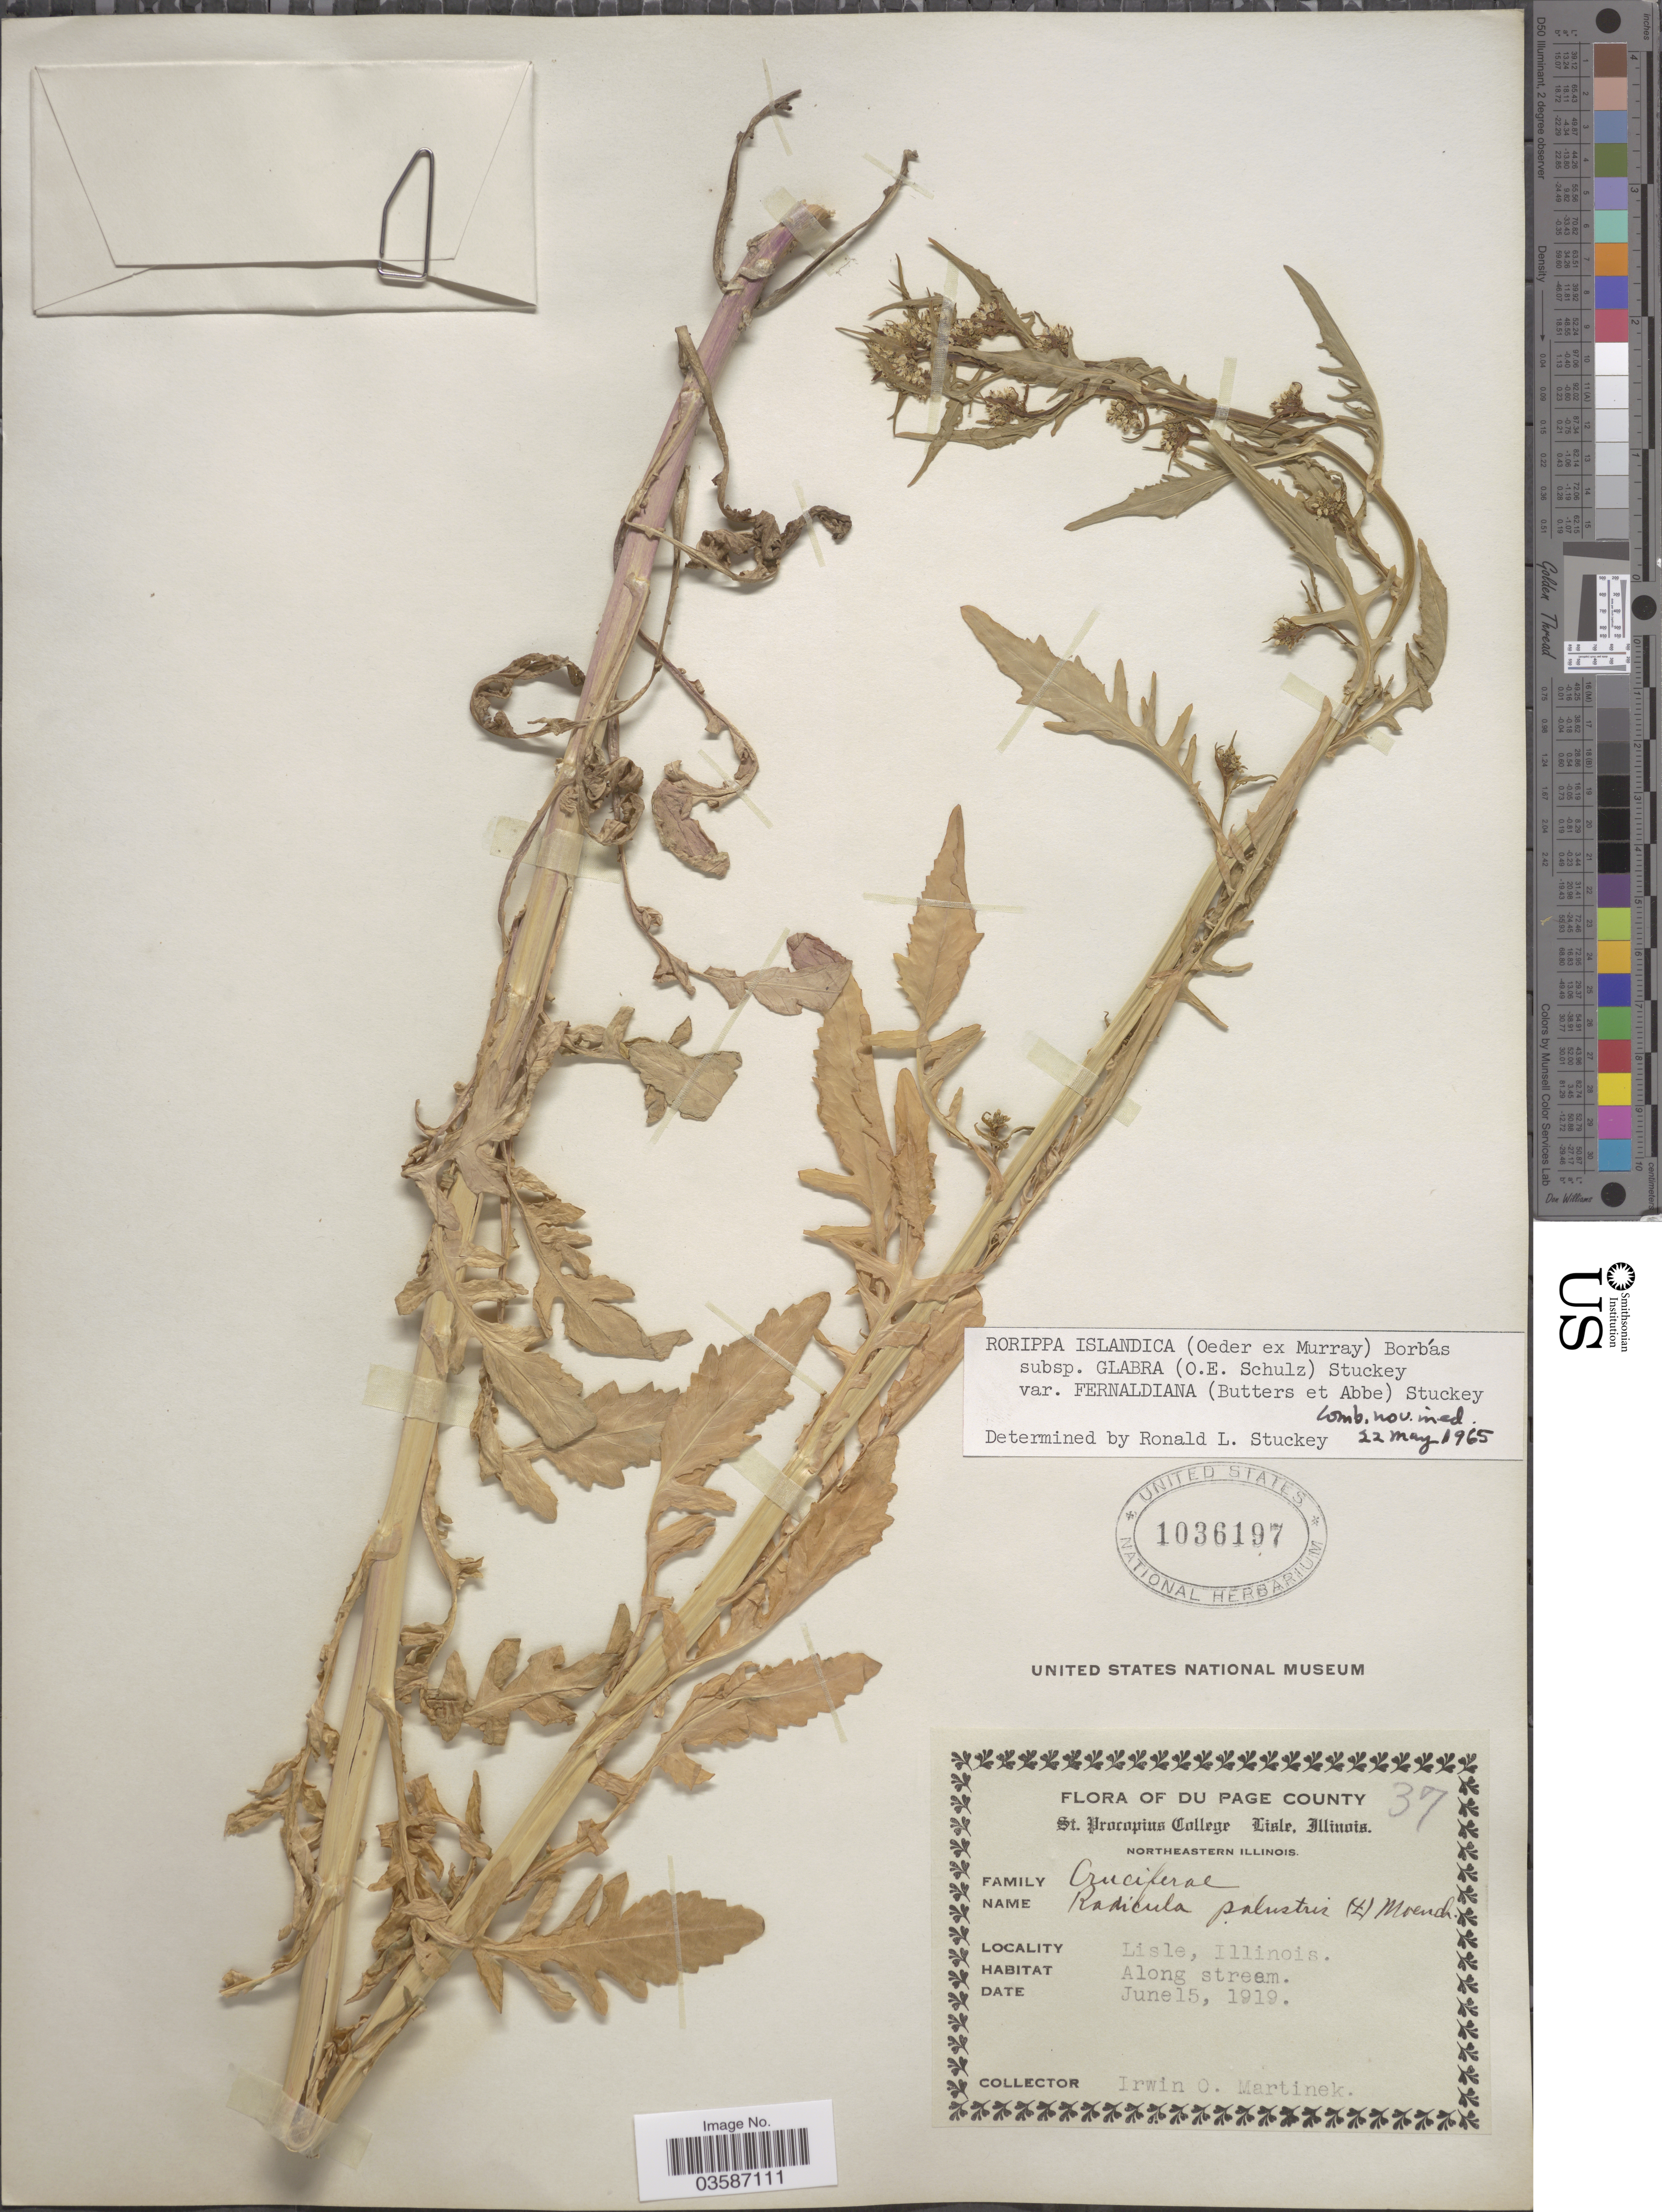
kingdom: Plantae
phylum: Tracheophyta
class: Magnoliopsida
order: Brassicales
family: Brassicaceae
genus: Rorippa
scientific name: Rorippa islandica var. fernaldiana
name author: Butters & Abbe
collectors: I. Martinek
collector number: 37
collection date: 1919-06-15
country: United States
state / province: Illinois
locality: Du Page County. Lisle.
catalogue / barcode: US 1036197